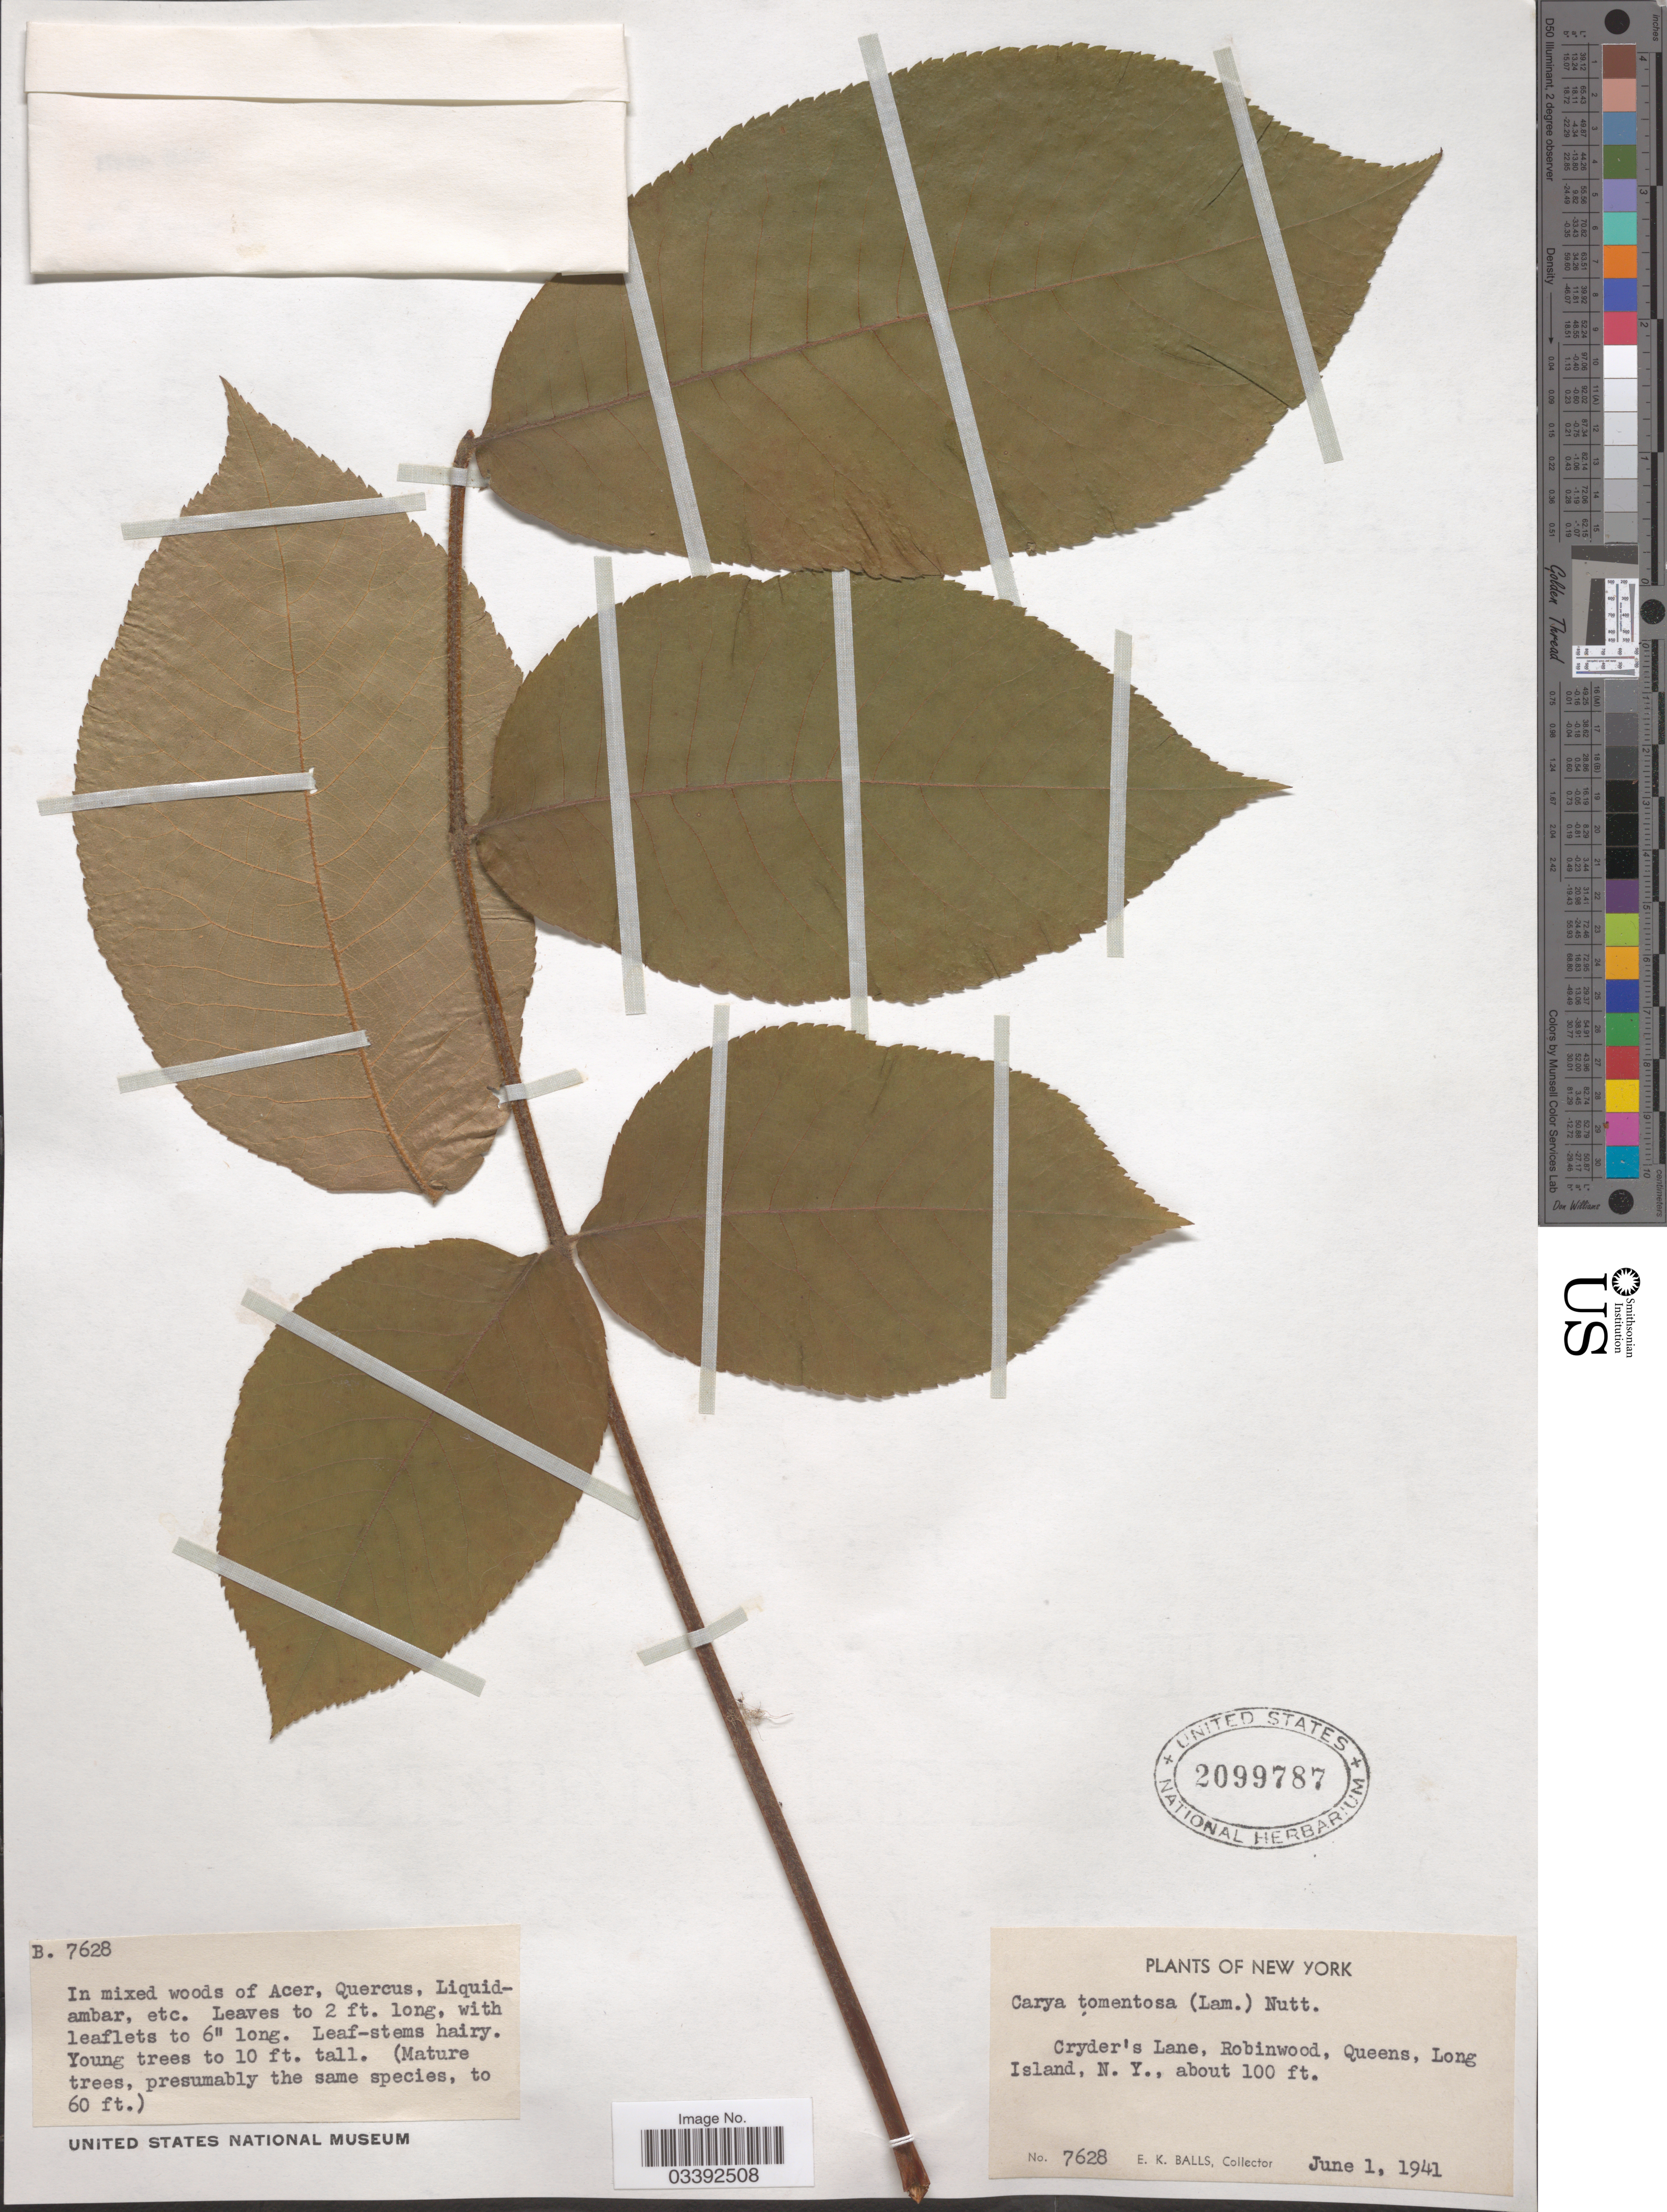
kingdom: Plantae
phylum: Tracheophyta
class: Magnoliopsida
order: Fagales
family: Juglandaceae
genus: Carya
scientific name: Carya tomentosa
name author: (Lam.) Nutt.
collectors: E. K. Balls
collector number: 7628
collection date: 1941-06-01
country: United States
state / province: New York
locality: Cryder's Lane, Robinwood, Queens, Long Island.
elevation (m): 30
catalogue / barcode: US 2099787